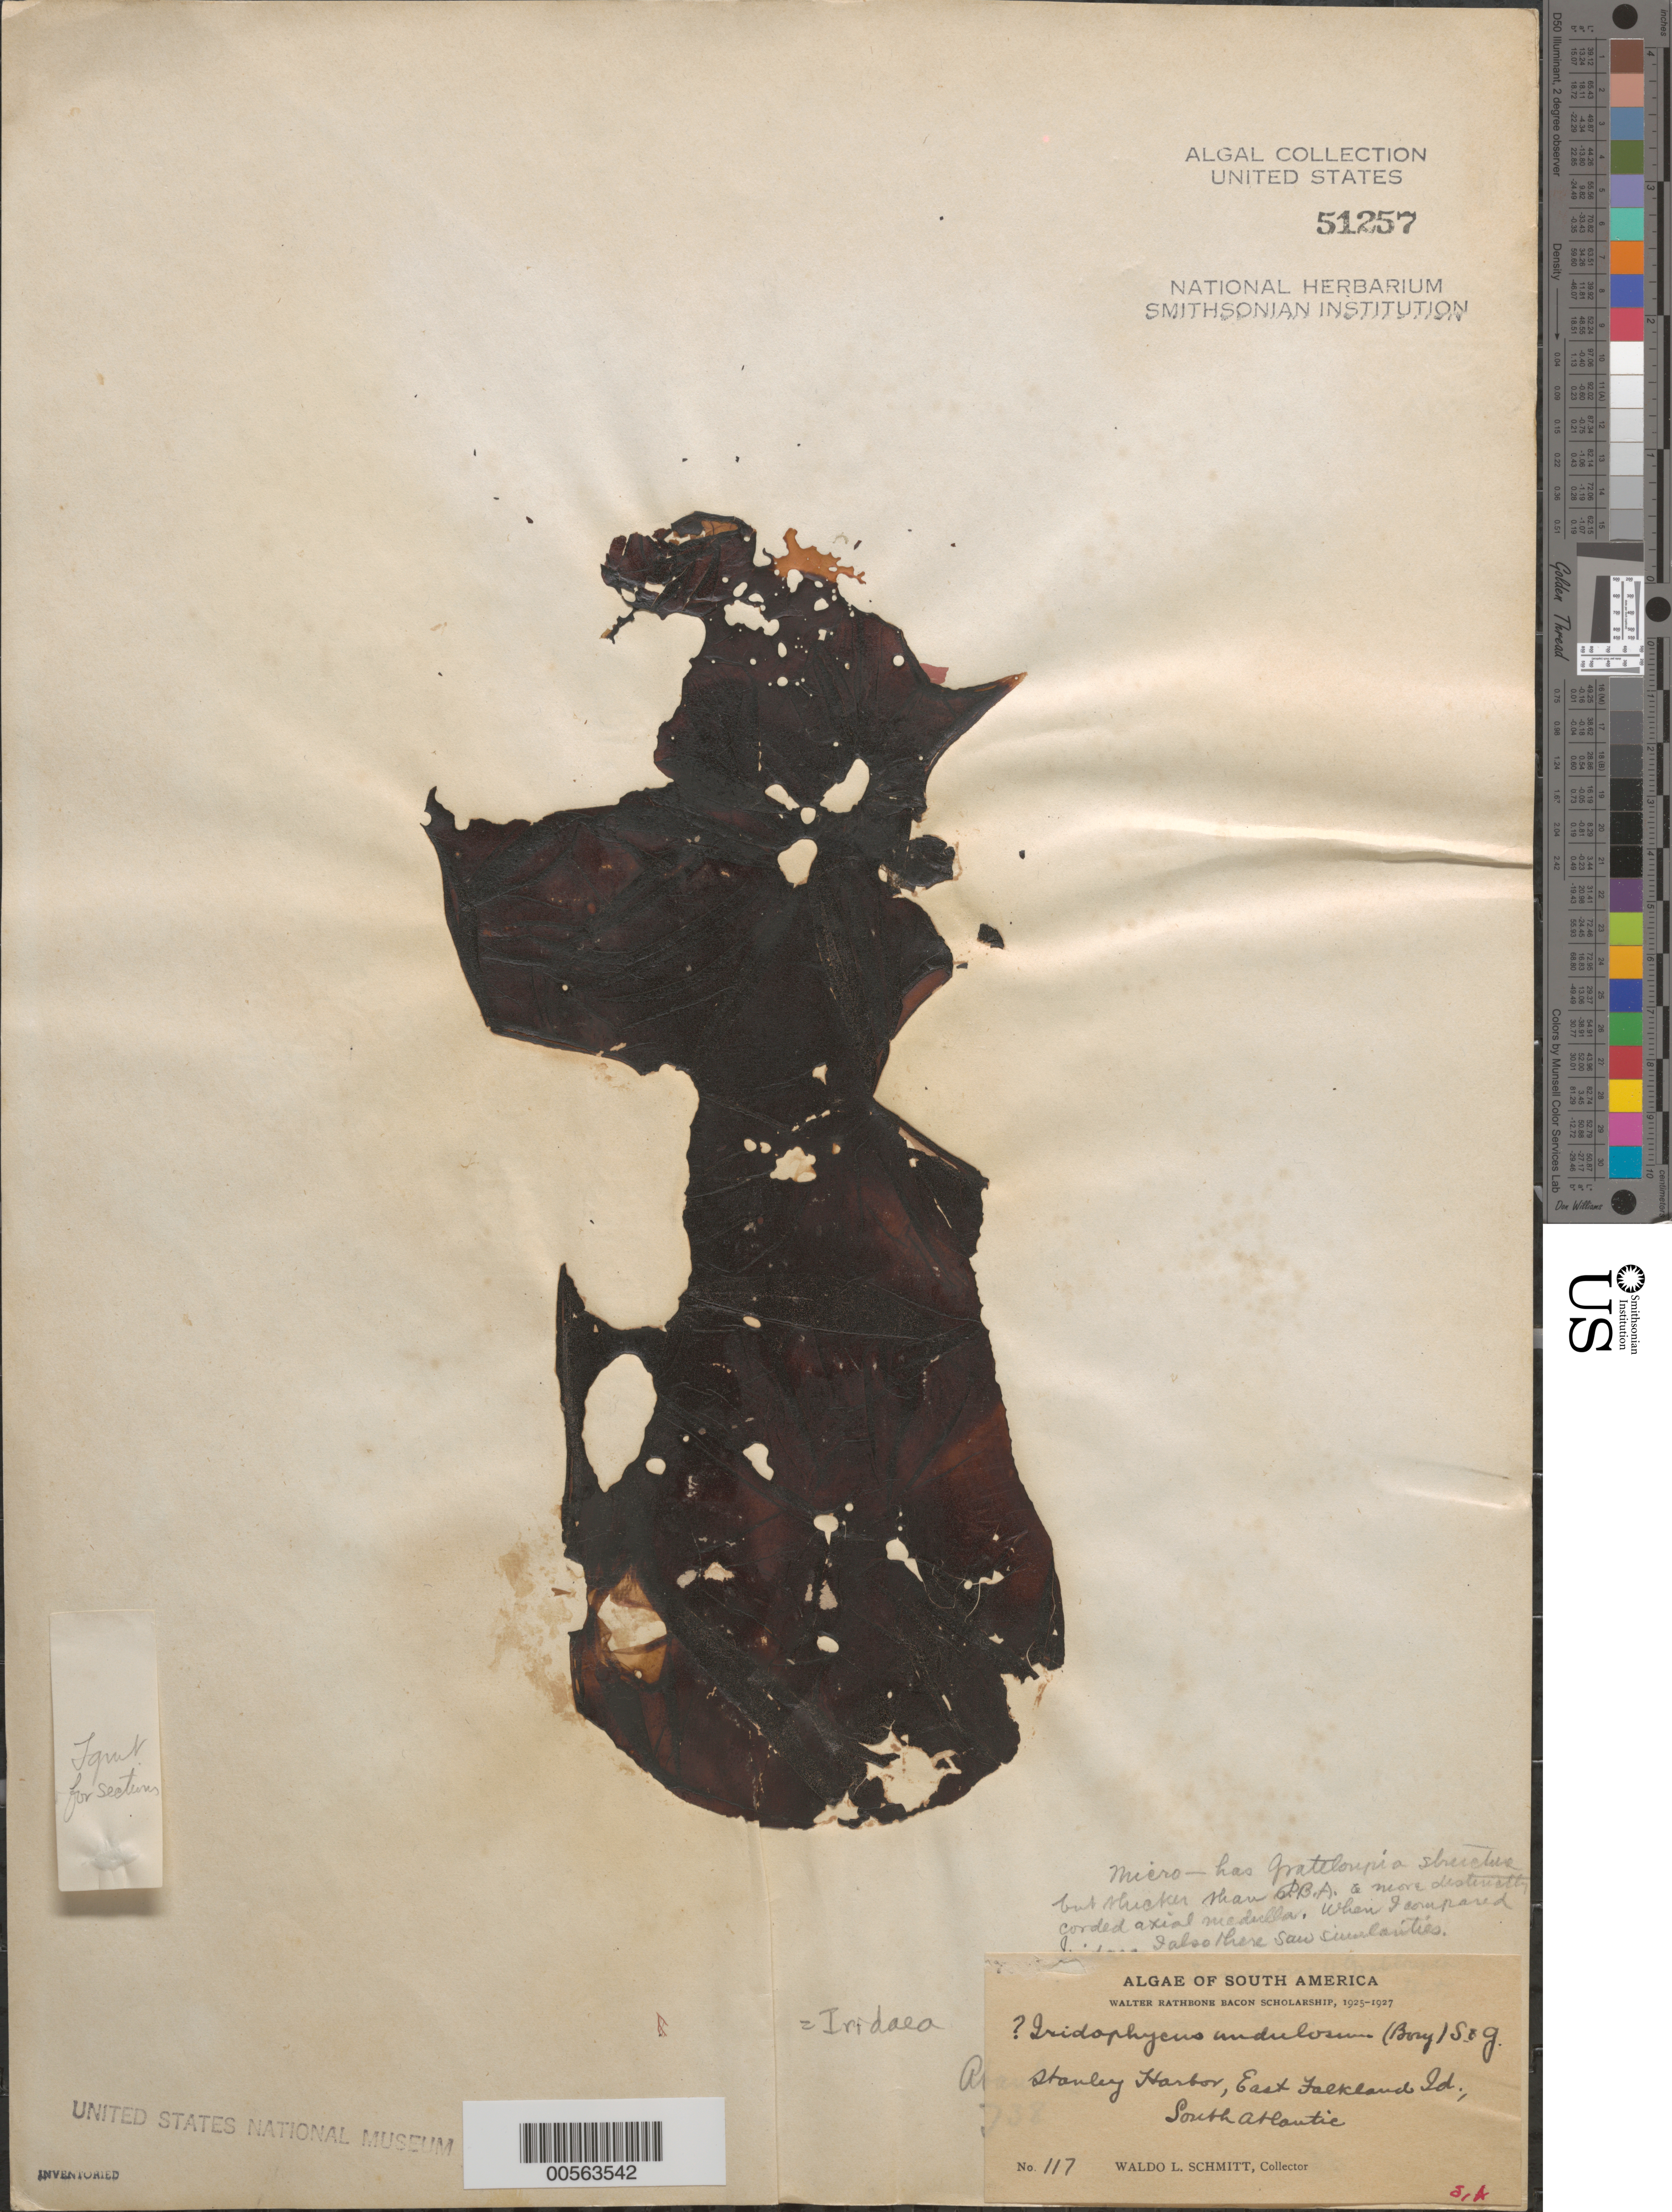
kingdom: Plantae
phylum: Rhodophyta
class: Florideophyceae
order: Gigartinales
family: Gigartinaceae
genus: Iridaea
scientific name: Iridaea sp.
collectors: W. L. Schmitt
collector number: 117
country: Falkland Islands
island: East Falkland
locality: Stanley Harbor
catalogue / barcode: US 51257